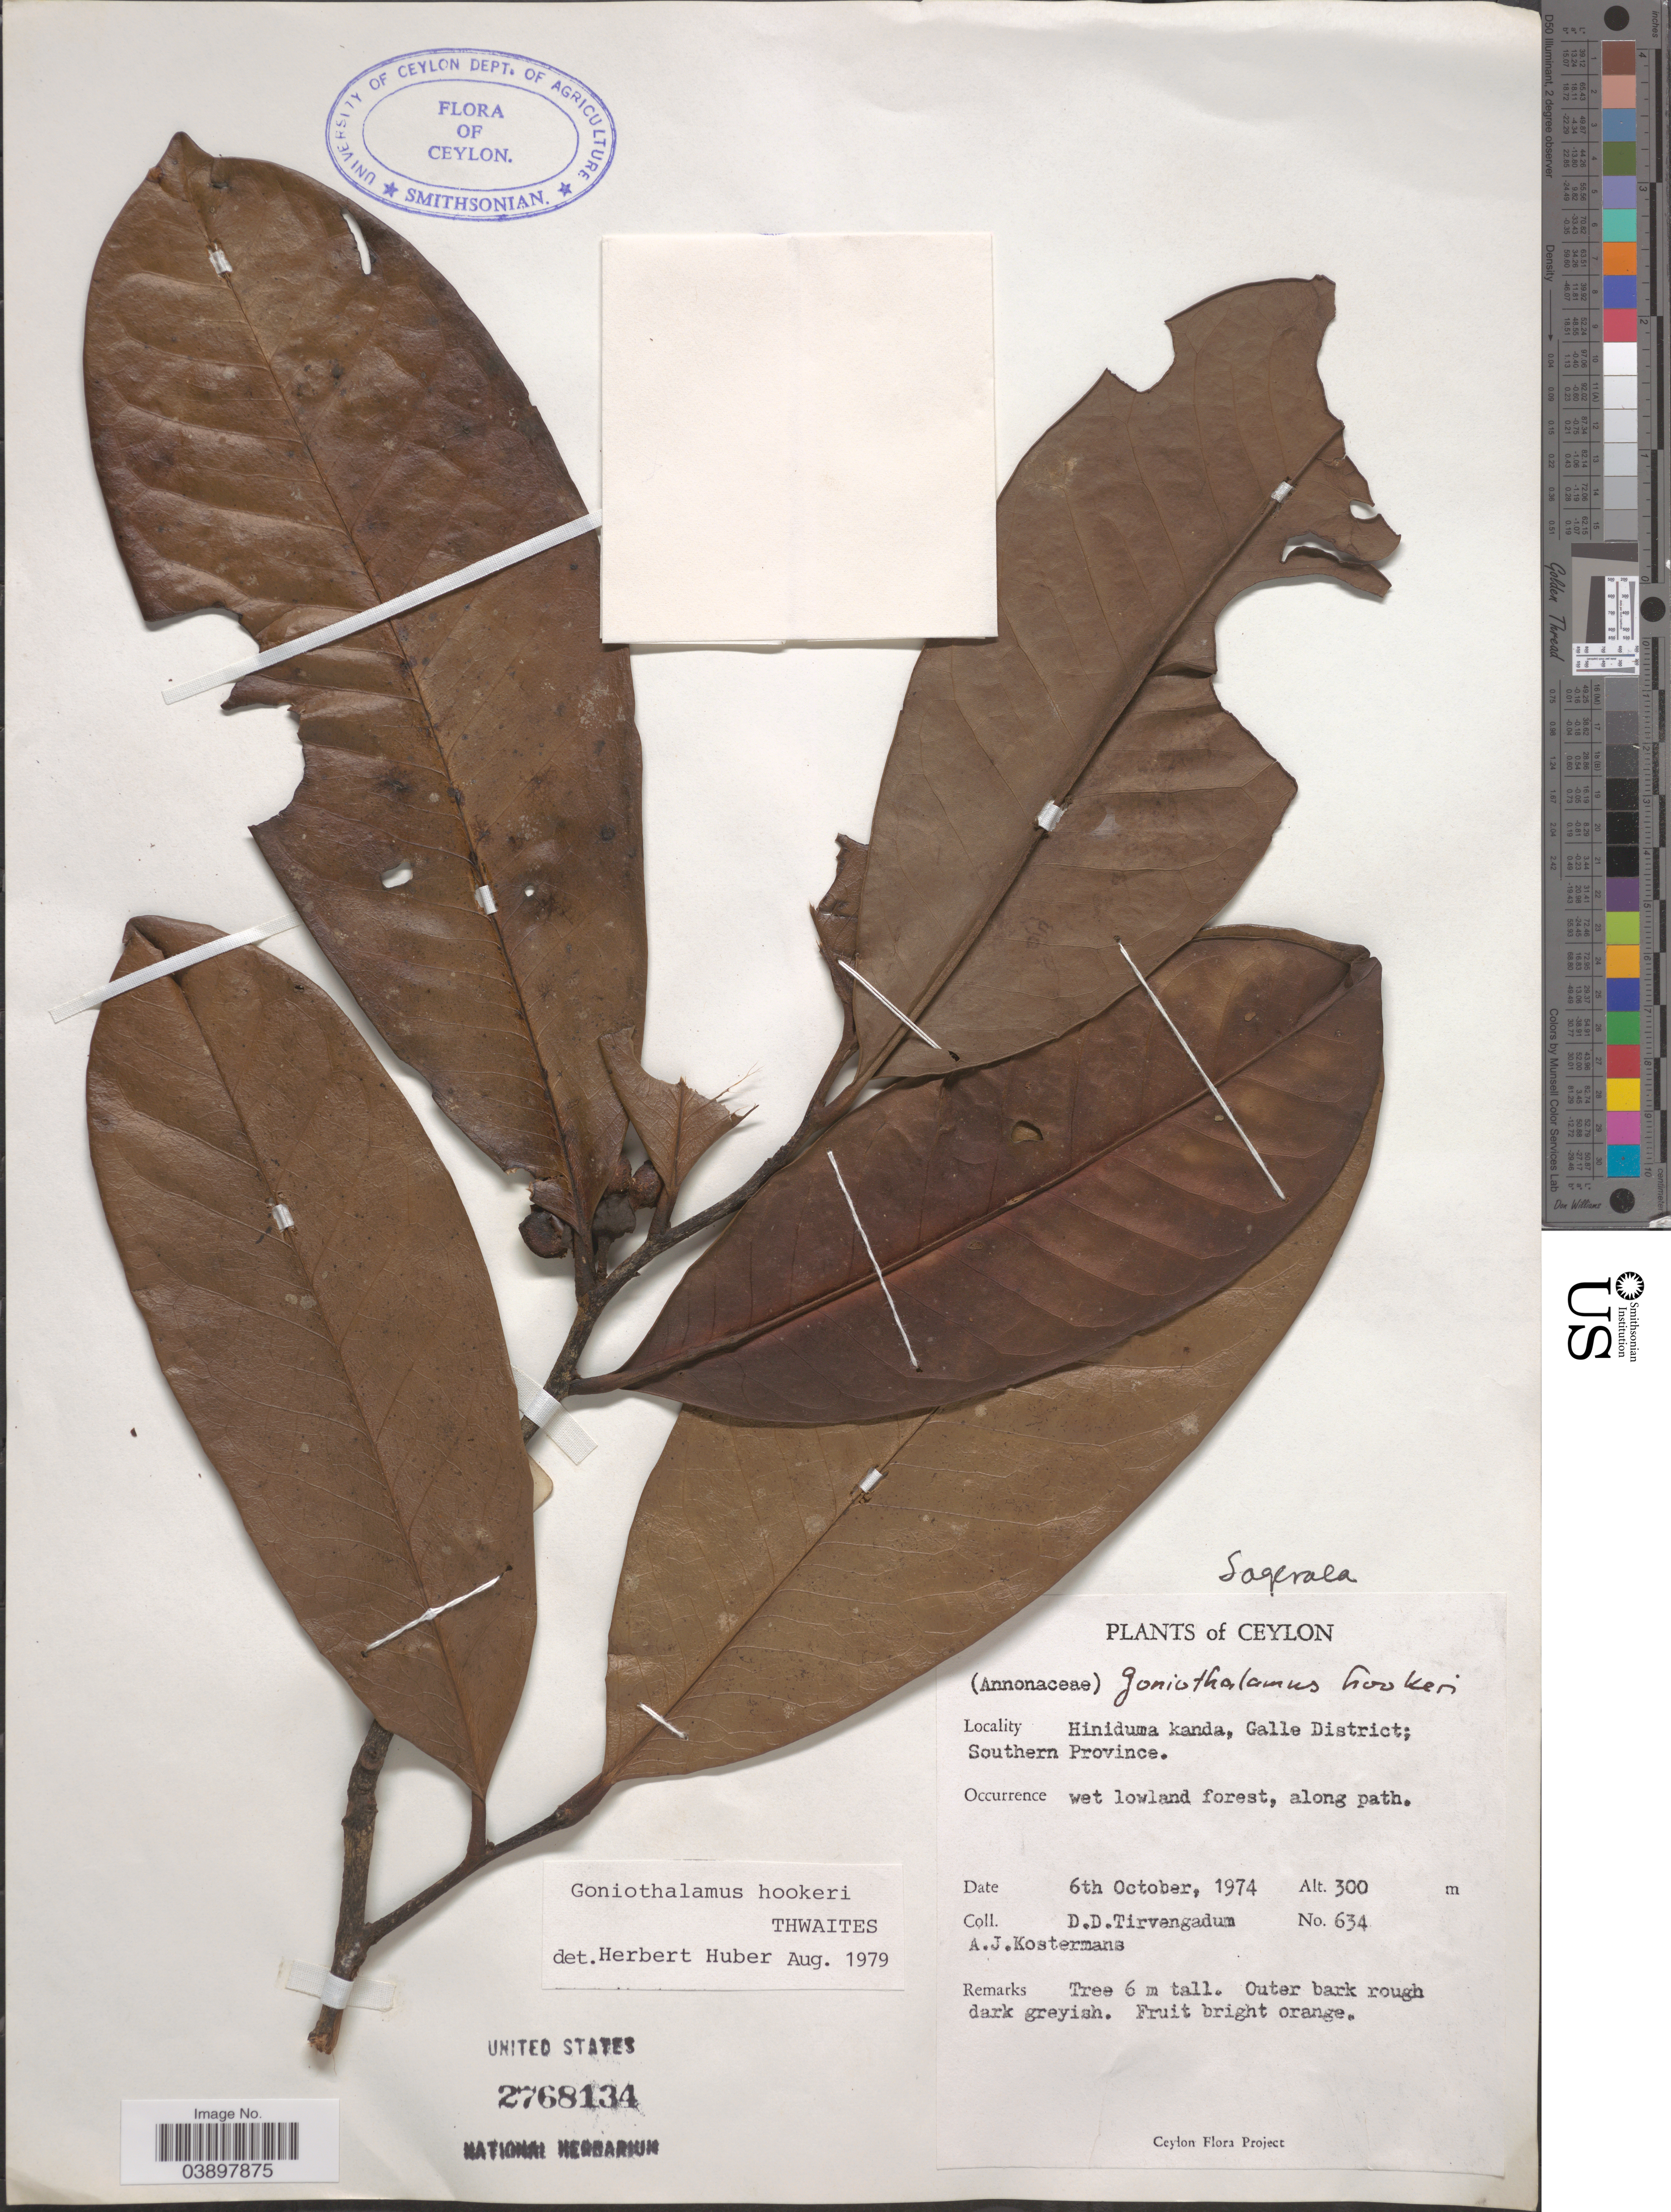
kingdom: Plantae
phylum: Tracheophyta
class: Magnoliopsida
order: Magnoliales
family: Annonaceae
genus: Goniothalamus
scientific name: Goniothalamus hookeri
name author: Thwaites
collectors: D. Tirvengadum & A. J. G. Kostermans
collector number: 634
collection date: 1974-10-06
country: Sri Lanka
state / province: Southern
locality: Ceylon. Hiniduma kanda, Galle District.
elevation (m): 300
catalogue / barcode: US 2768134